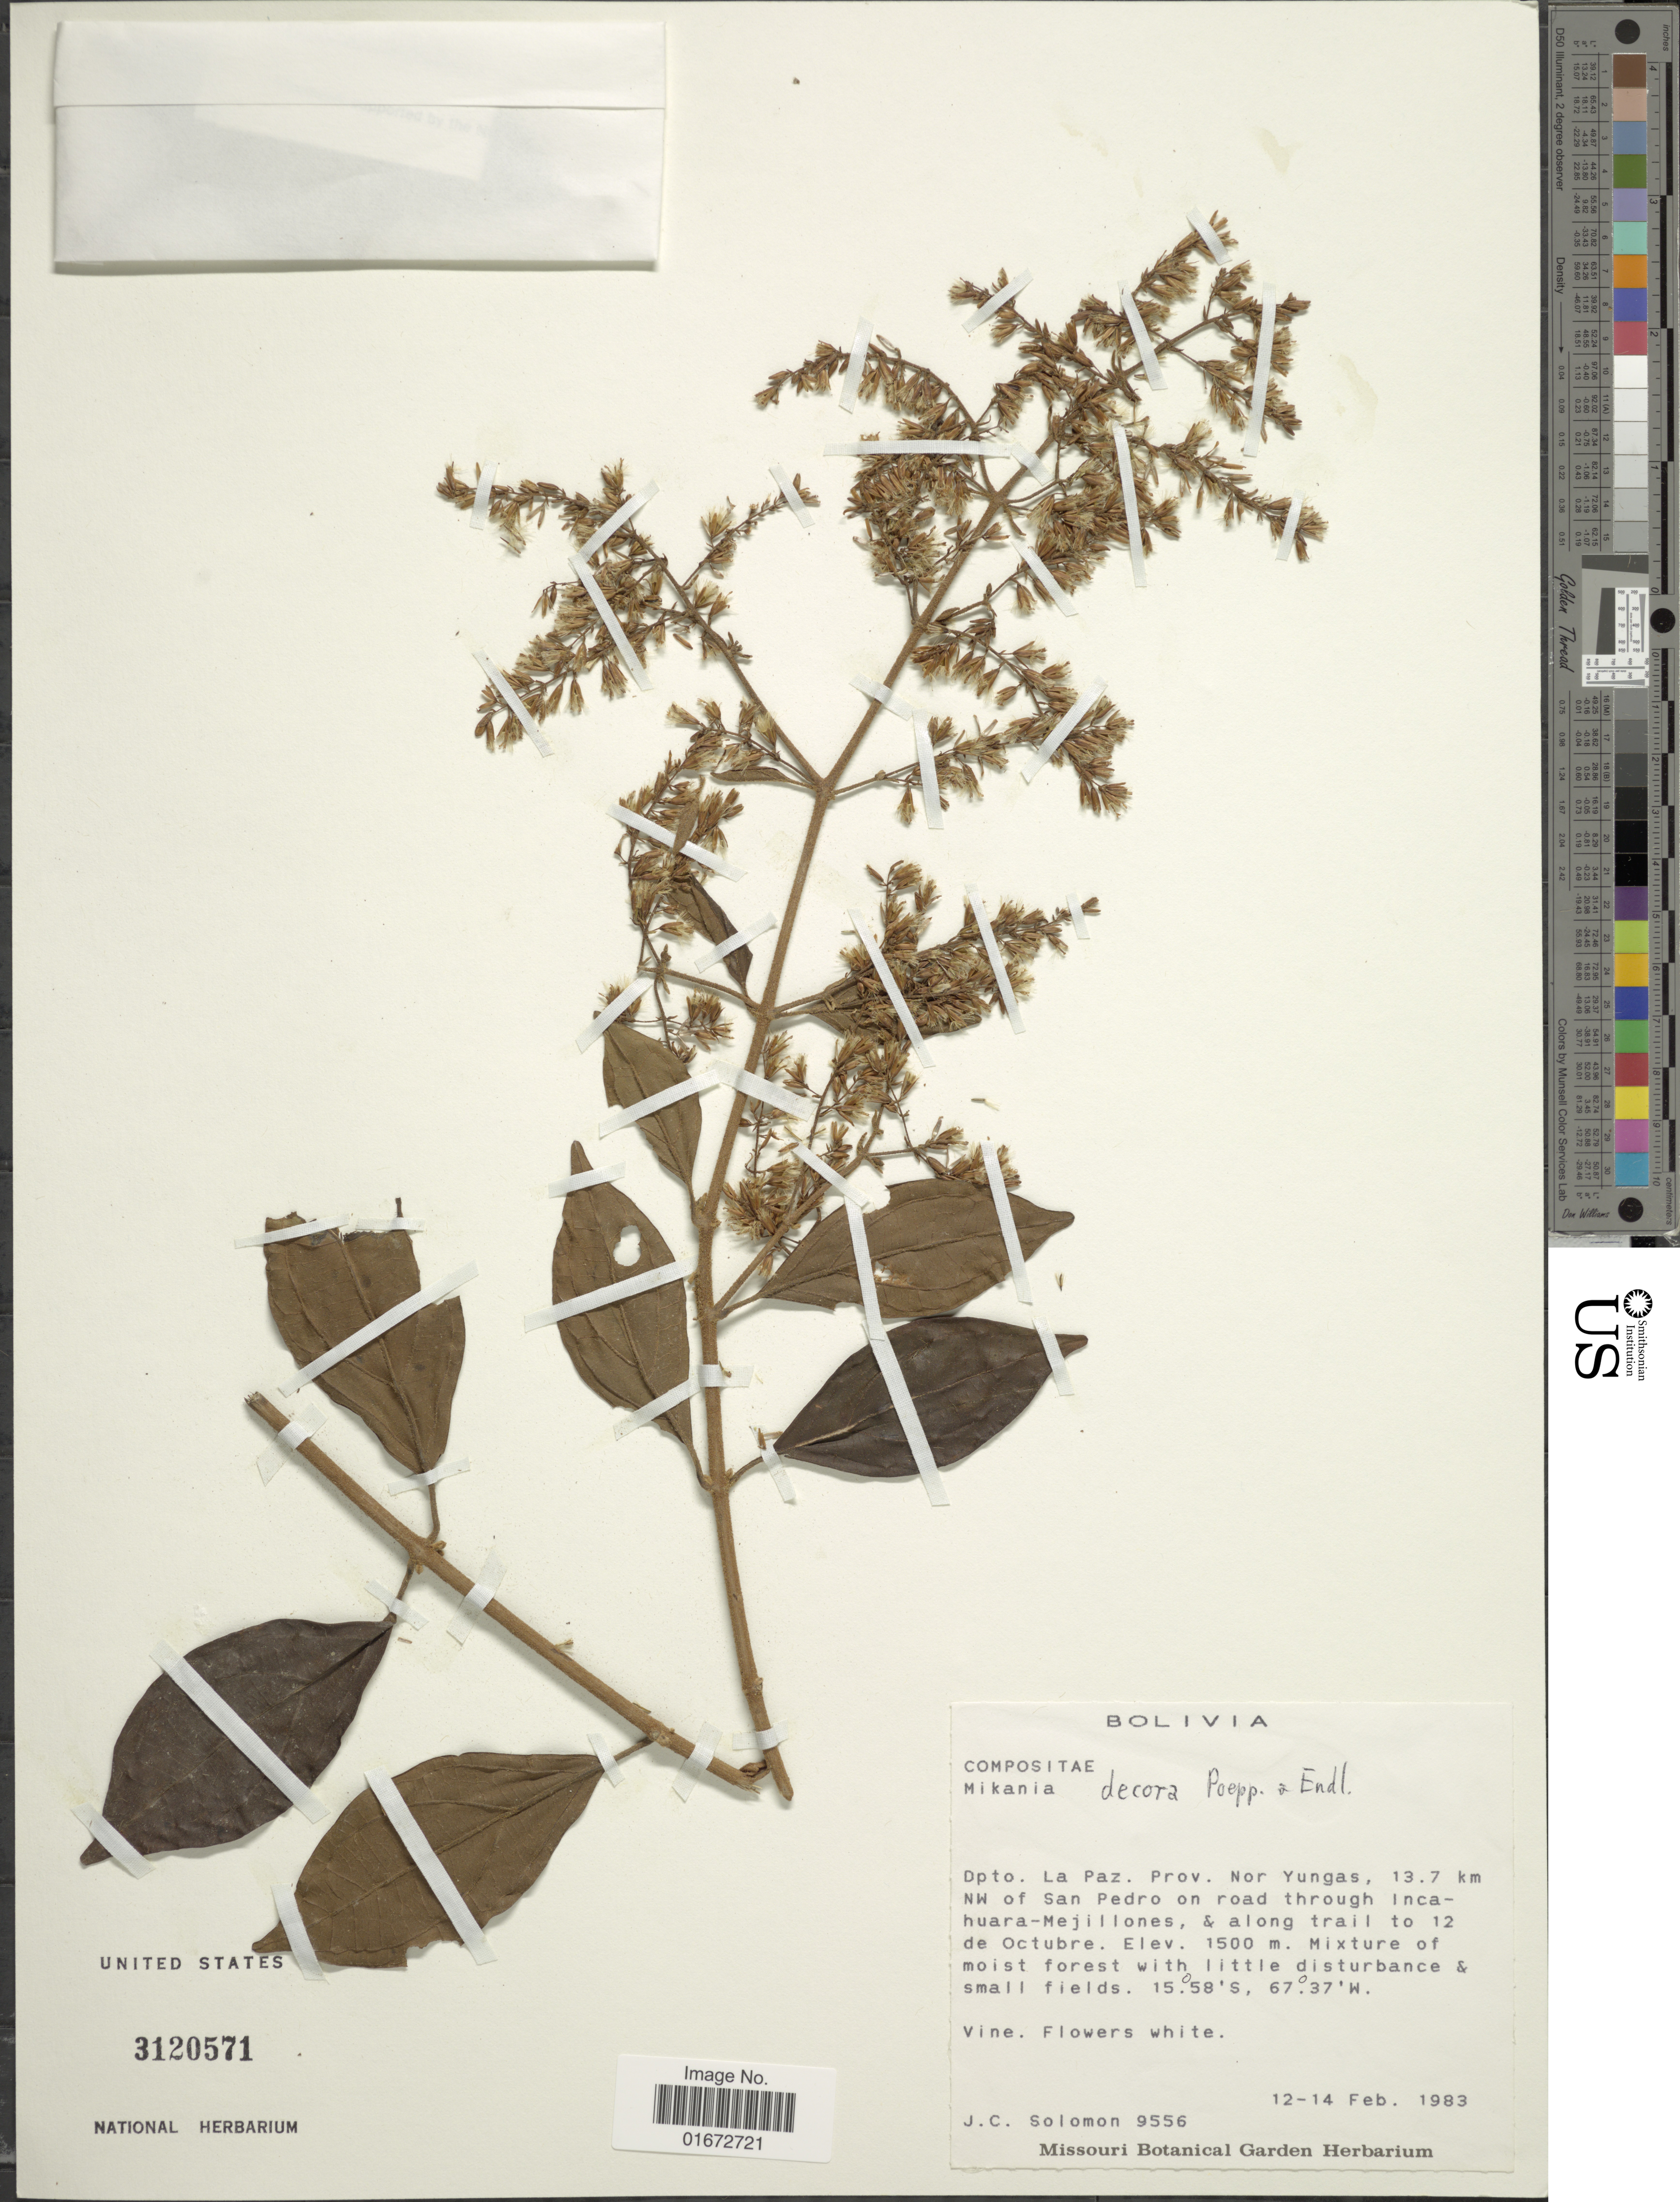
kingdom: Plantae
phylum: Tracheophyta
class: Magnoliopsida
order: Asterales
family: Asteraceae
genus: Mikania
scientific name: Mikania decora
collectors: J. C. Solomon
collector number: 9556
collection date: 1983-02-12/1983-02-14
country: Bolivia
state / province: La Paz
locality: Dpto. La Paz. Prov. Nor Yungas, 13.7 km NW of San Pedro on road through Incahuara-Mejillones, & along trail to 12 de Octubre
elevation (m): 1500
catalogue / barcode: US 3120571